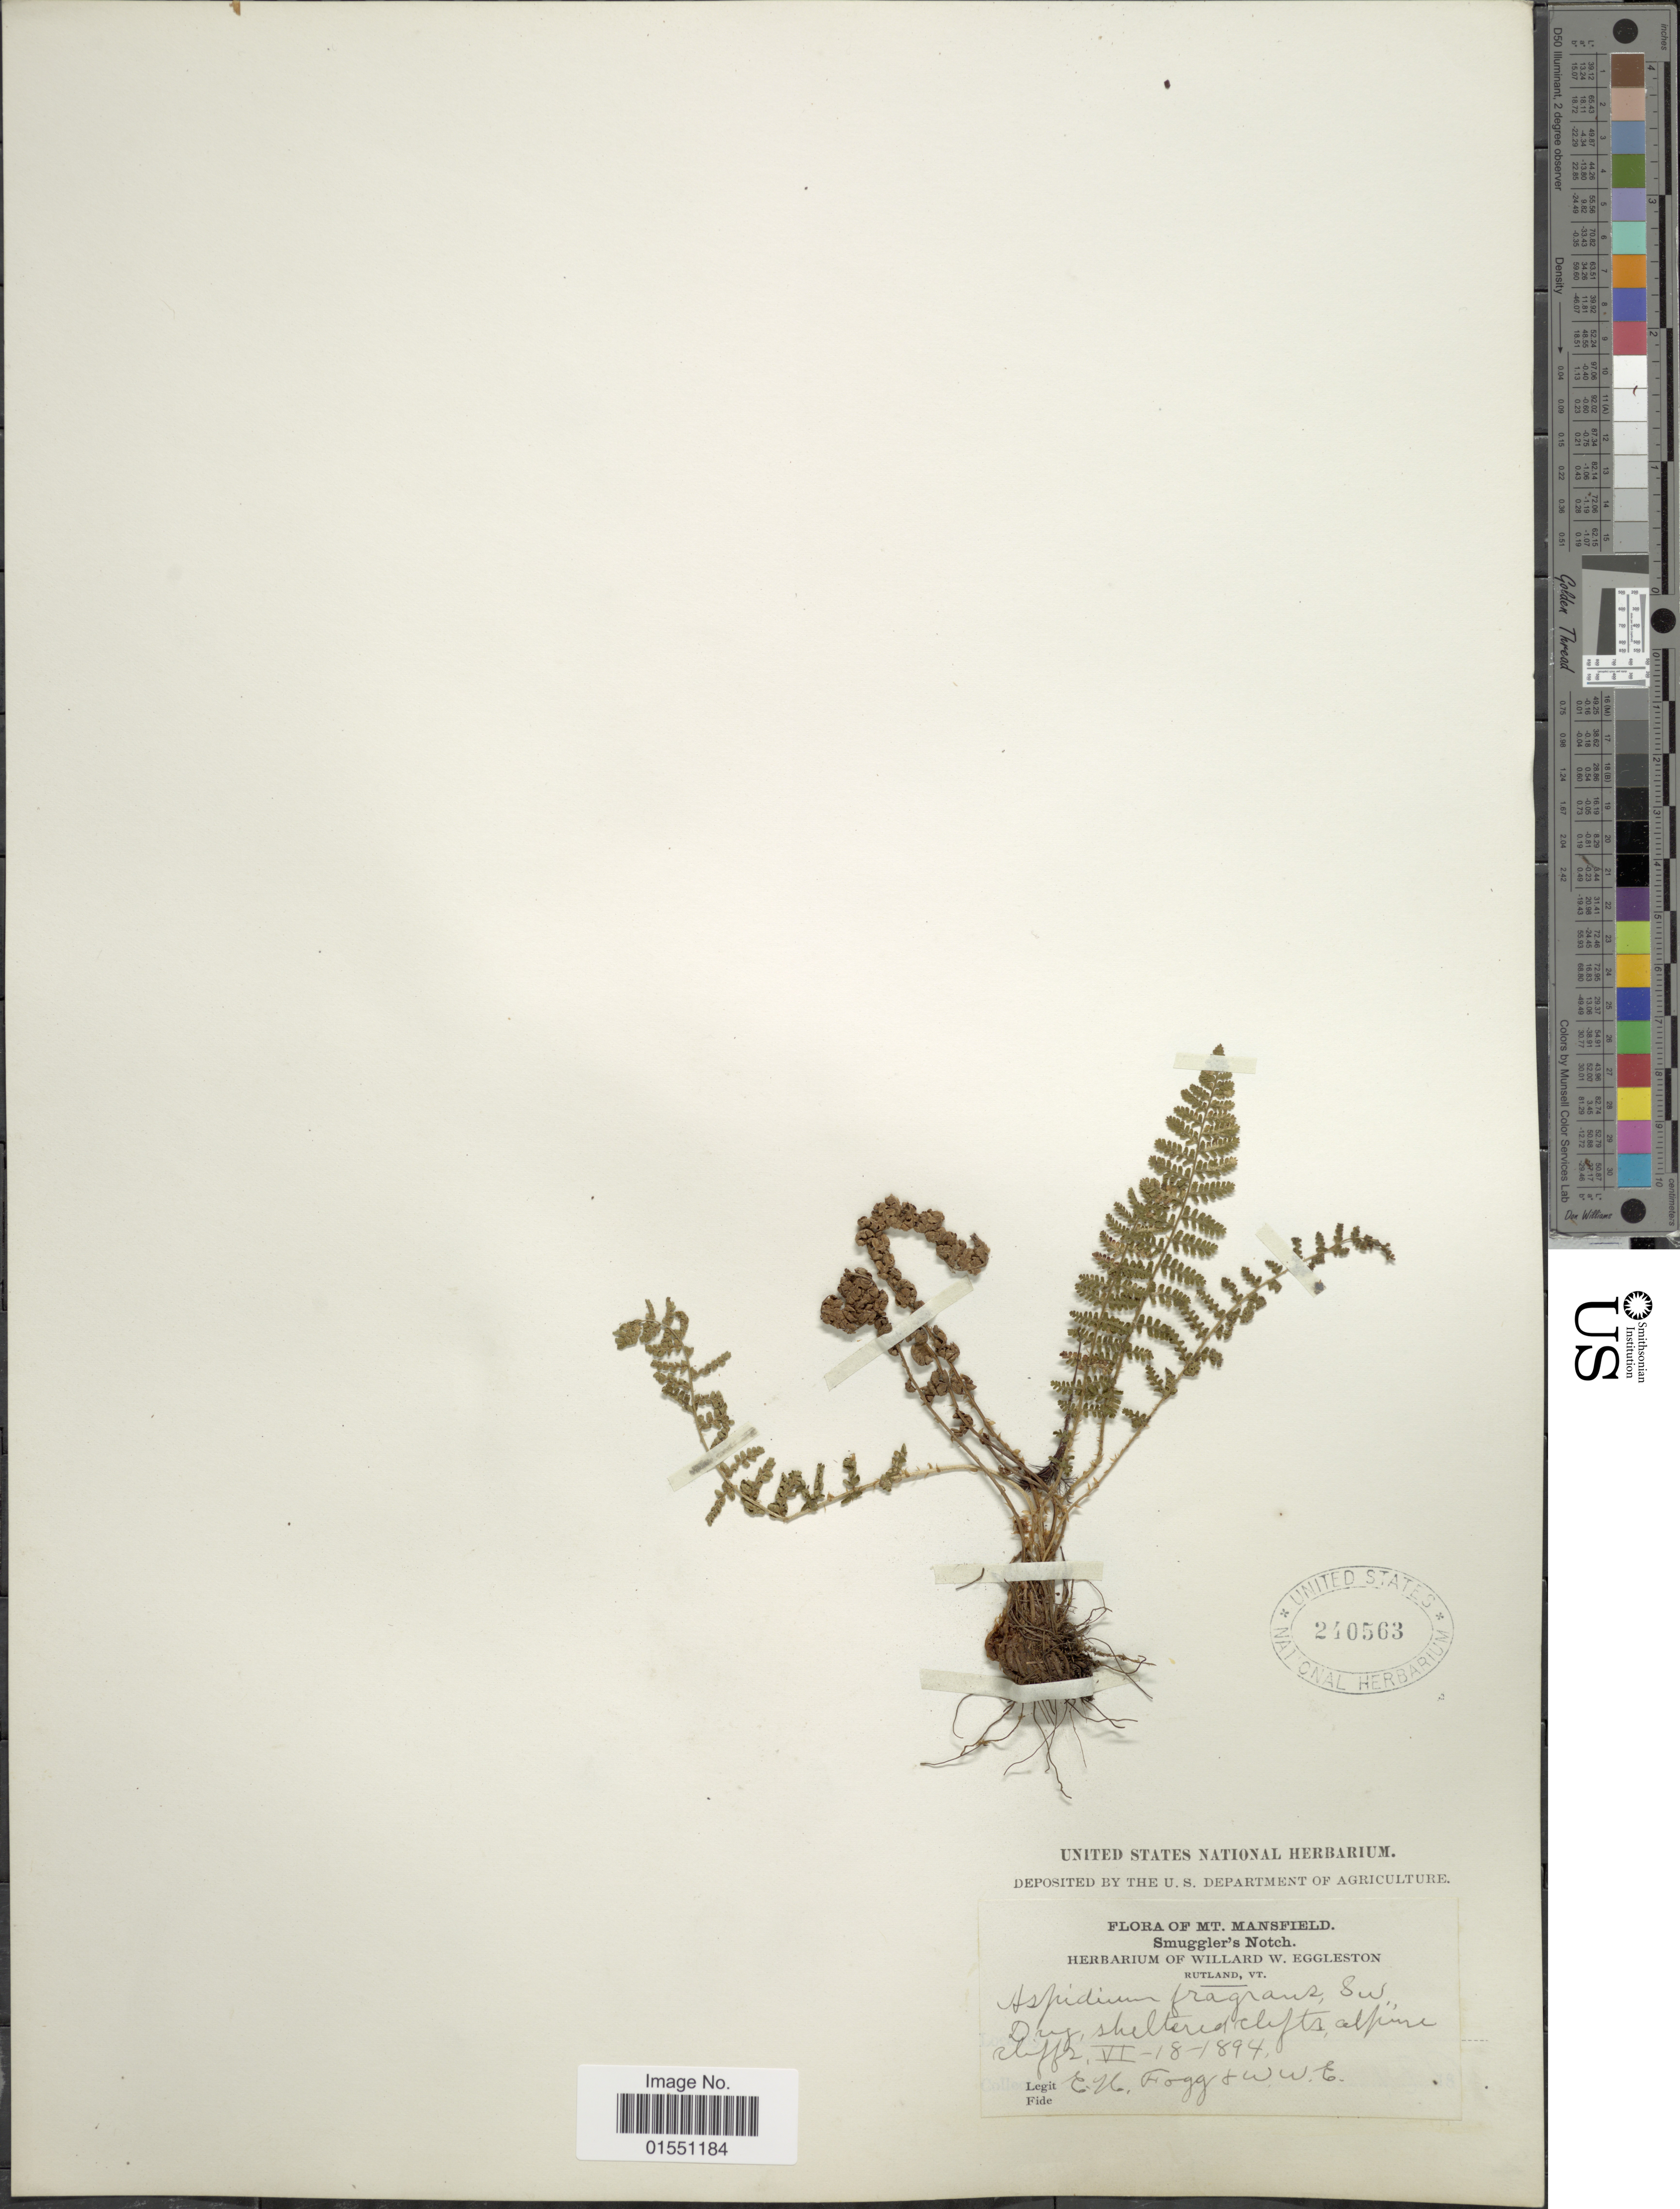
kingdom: Plantae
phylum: Tracheophyta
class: Polypodiopsida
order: Polypodiales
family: Dryopteridaceae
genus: Dryopteris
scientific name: Dryopteris fragrans var. hookeriana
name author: A. Prince ex Weath.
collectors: J. Fogg & W. W. Eggleston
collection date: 1894-06-18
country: United States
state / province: Vermont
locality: Mt. Mansfield. Smuggler's Notch. Dry sheltered clefts, alpine cliffs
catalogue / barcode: US 240563